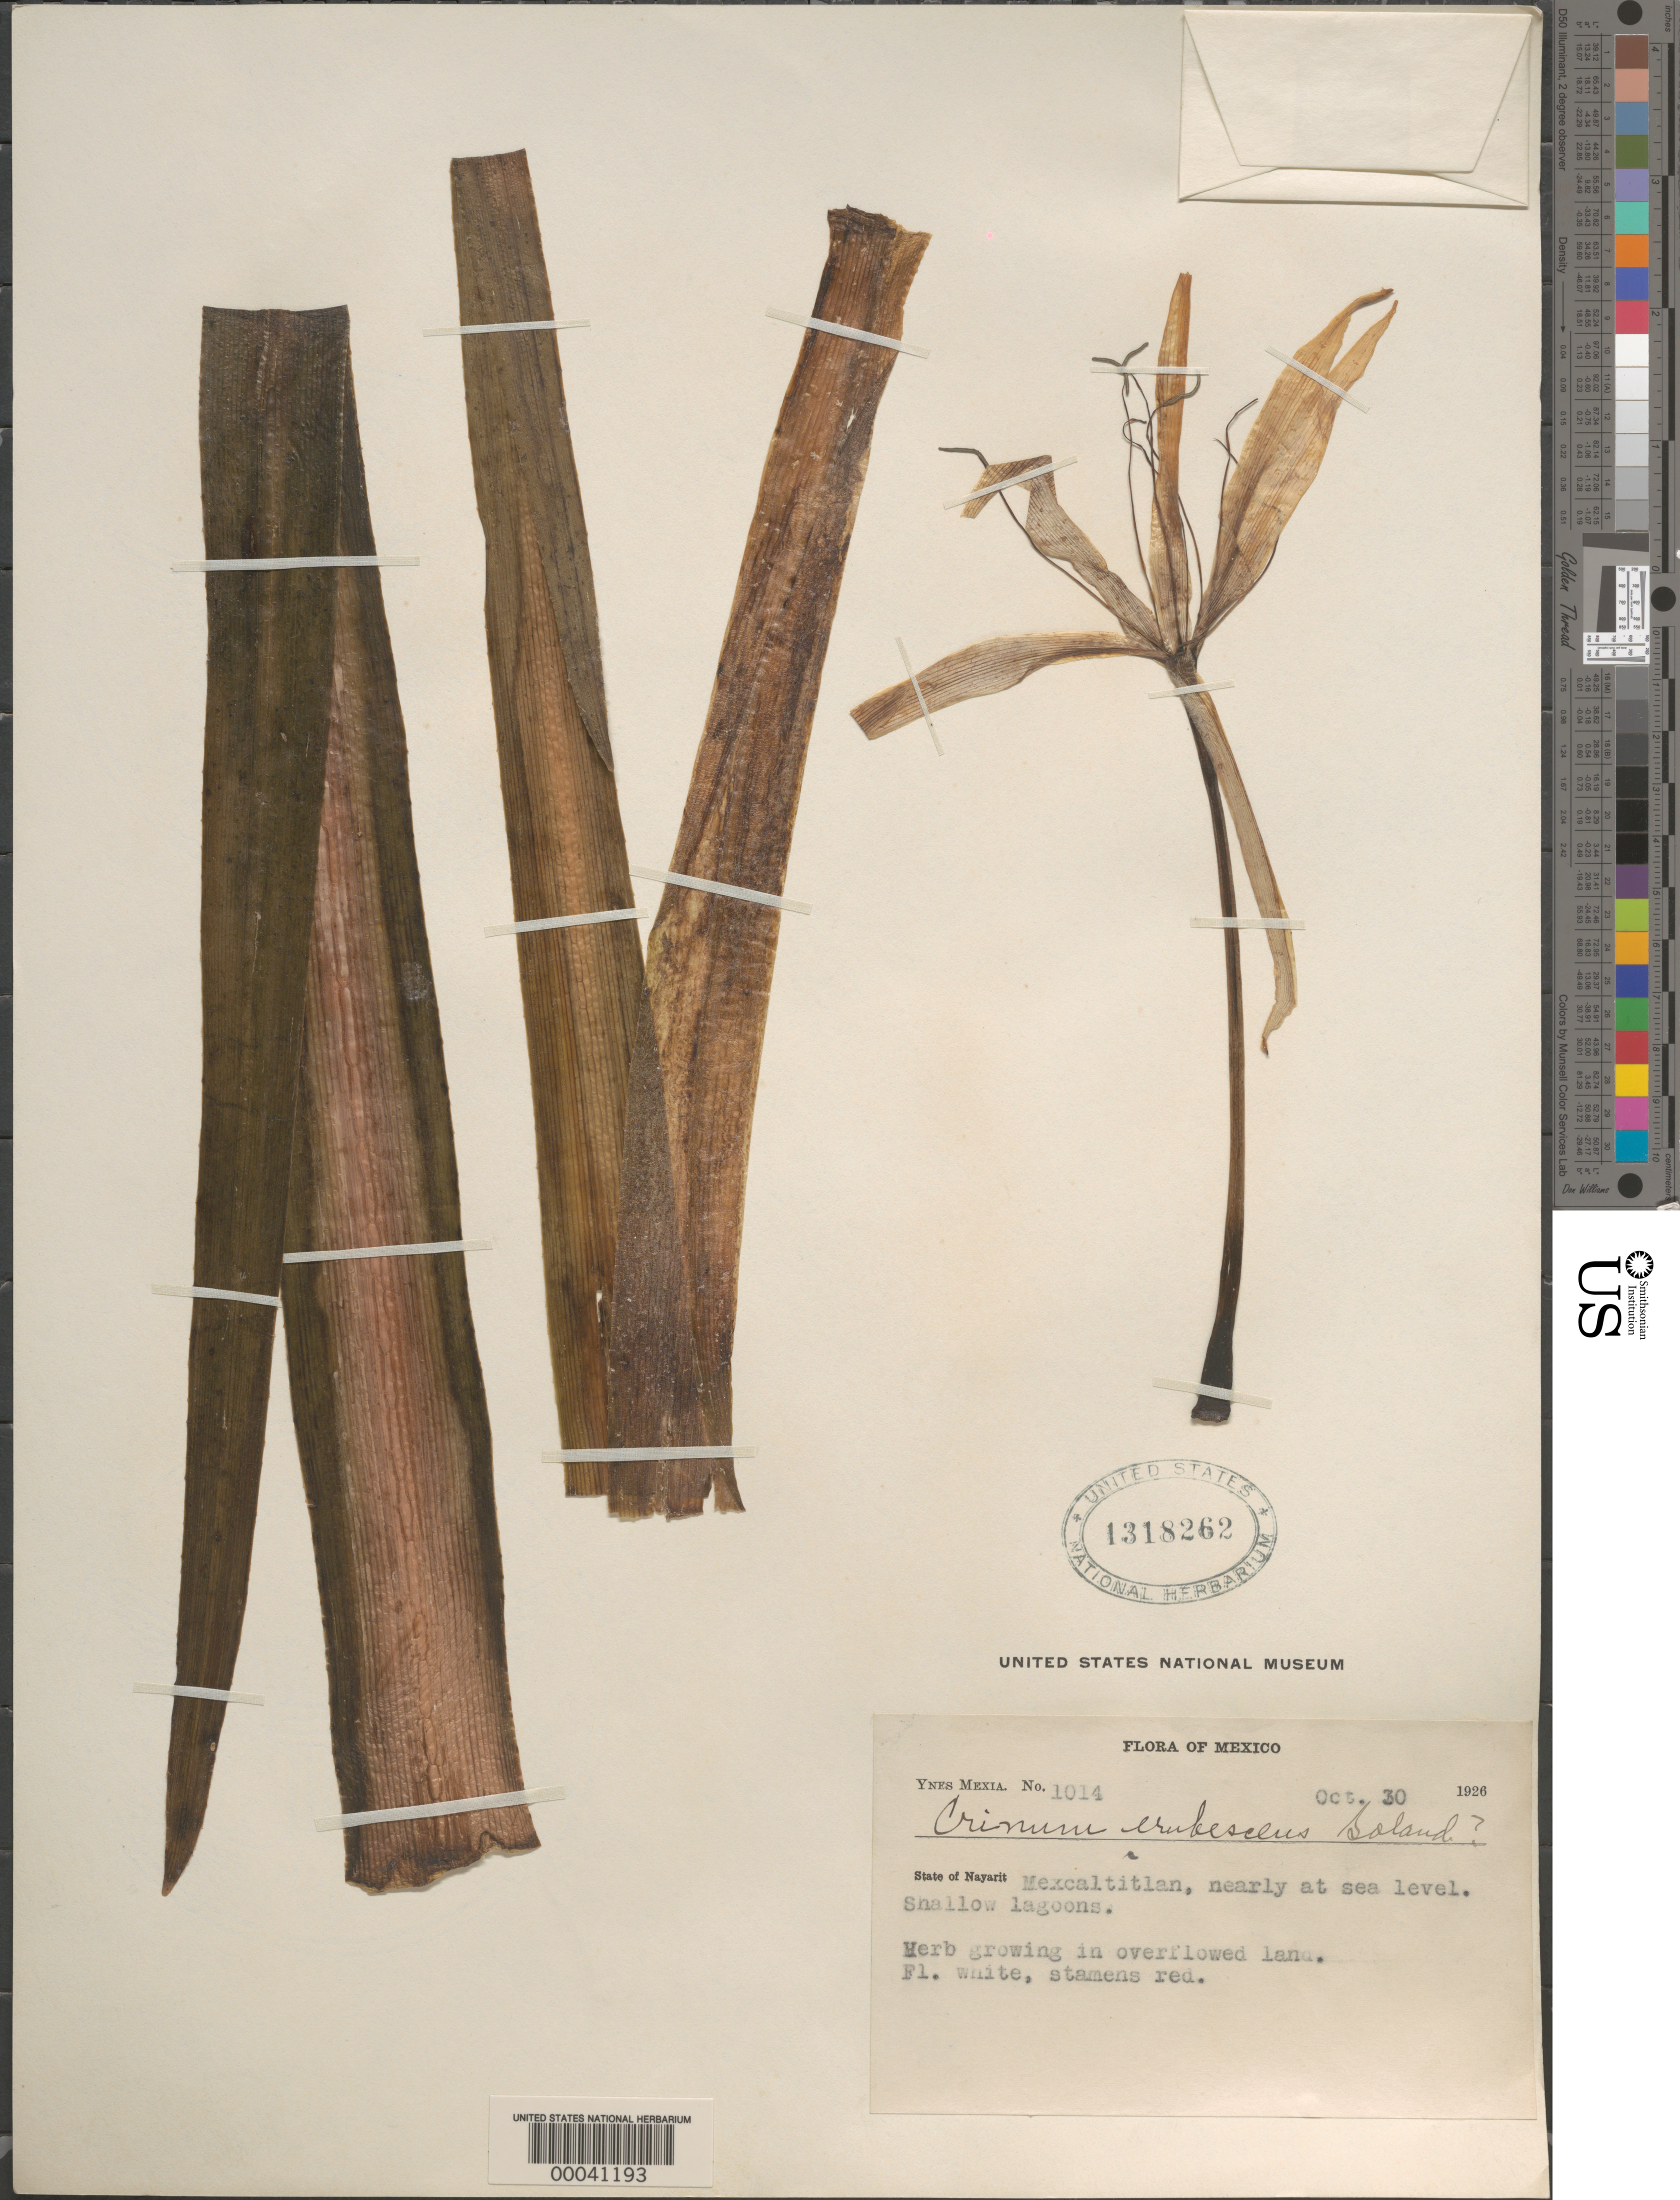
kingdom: Plantae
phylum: Tracheophyta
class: Liliopsida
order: Asparagales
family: Amaryllidaceae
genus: Crinum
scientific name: Crinum erubescens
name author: Aiton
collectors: Y. Mexia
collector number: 1014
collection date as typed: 30 Oct 1926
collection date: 1926-10-30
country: Mexico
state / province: Nayarit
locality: Mexcaltitlan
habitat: Overflowed land, shallow lagoons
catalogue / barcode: US 1318262